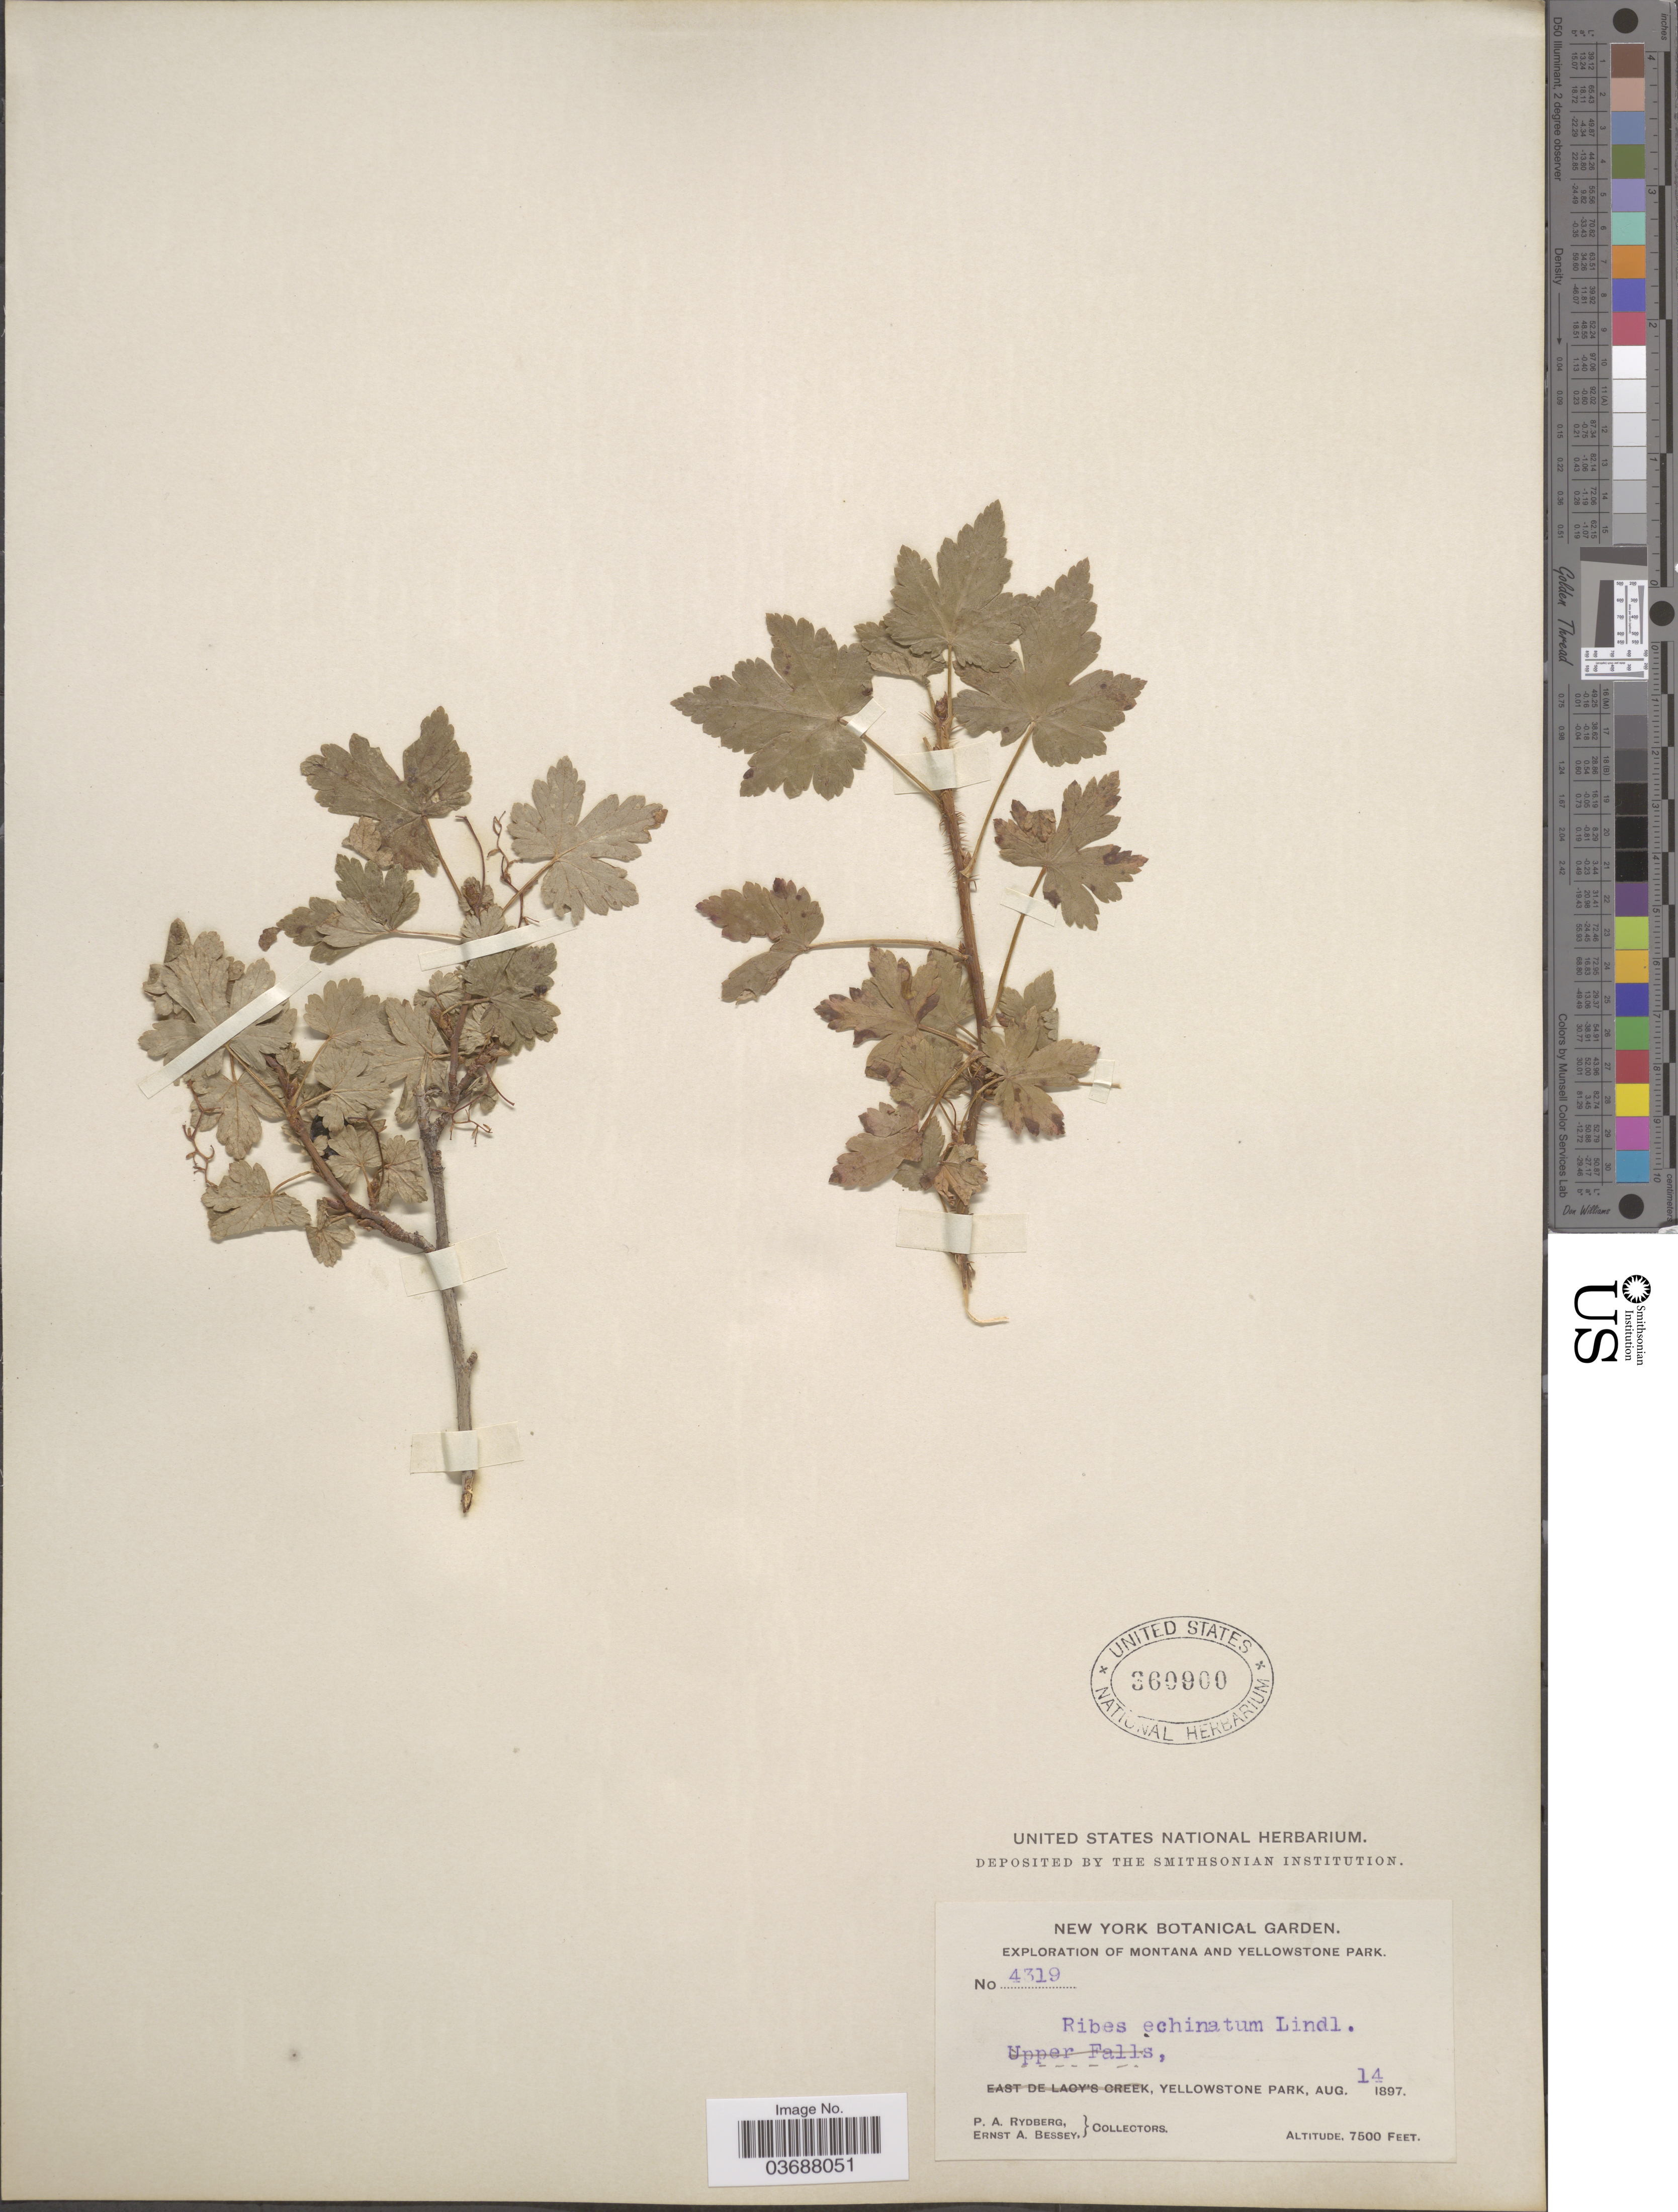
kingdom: Plantae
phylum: Tracheophyta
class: Magnoliopsida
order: Saxifragales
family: Grossulariaceae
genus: Ribes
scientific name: Ribes lacustre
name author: (Pers.) Poir.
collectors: P. A. Rydberg & E. A. Bessey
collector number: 4319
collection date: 1897-08-14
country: United States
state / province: Montana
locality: Montana and Yellowstone Park.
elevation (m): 2286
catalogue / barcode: US 360900